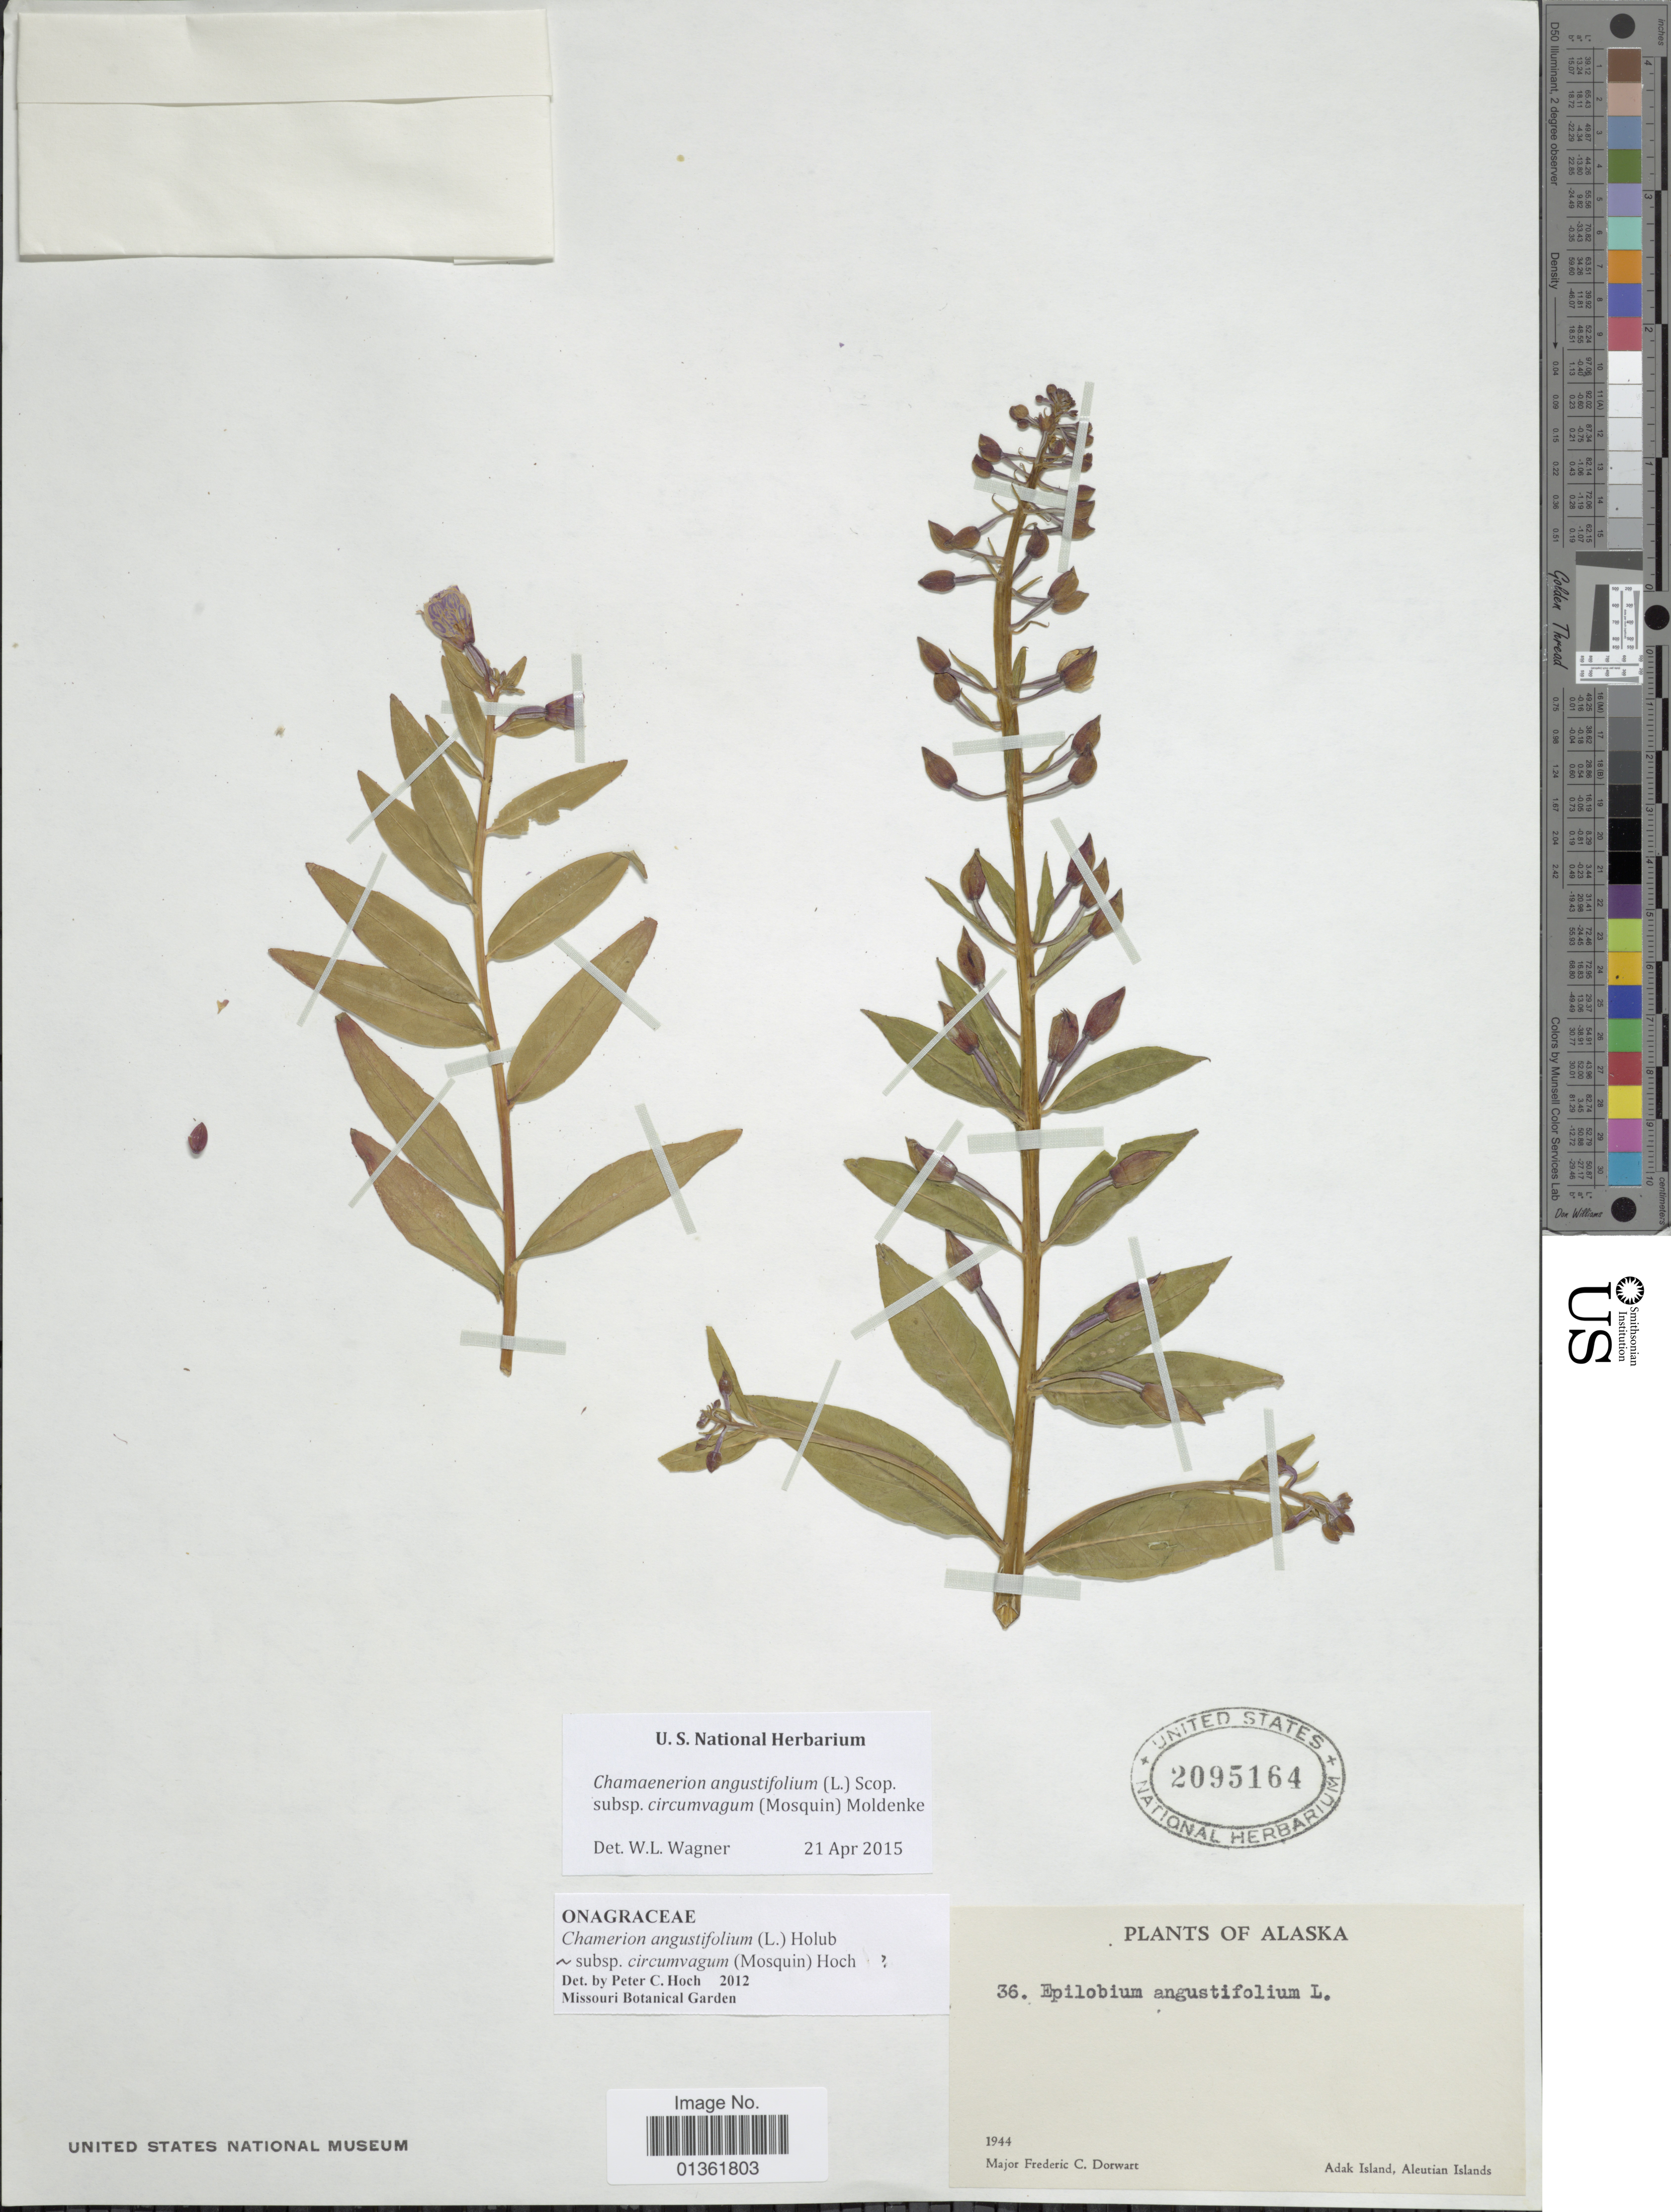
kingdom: Plantae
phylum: Tracheophyta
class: Magnoliopsida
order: Myrtales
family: Onagraceae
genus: Chamaenerion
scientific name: Chamaenerion angustifolium subsp. circumvagum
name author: (Mosquin) Moldenke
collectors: F. Dorwart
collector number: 36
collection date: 1944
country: United States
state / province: Alaska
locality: Adak Island, Aleutian Island.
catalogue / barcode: US 2095164